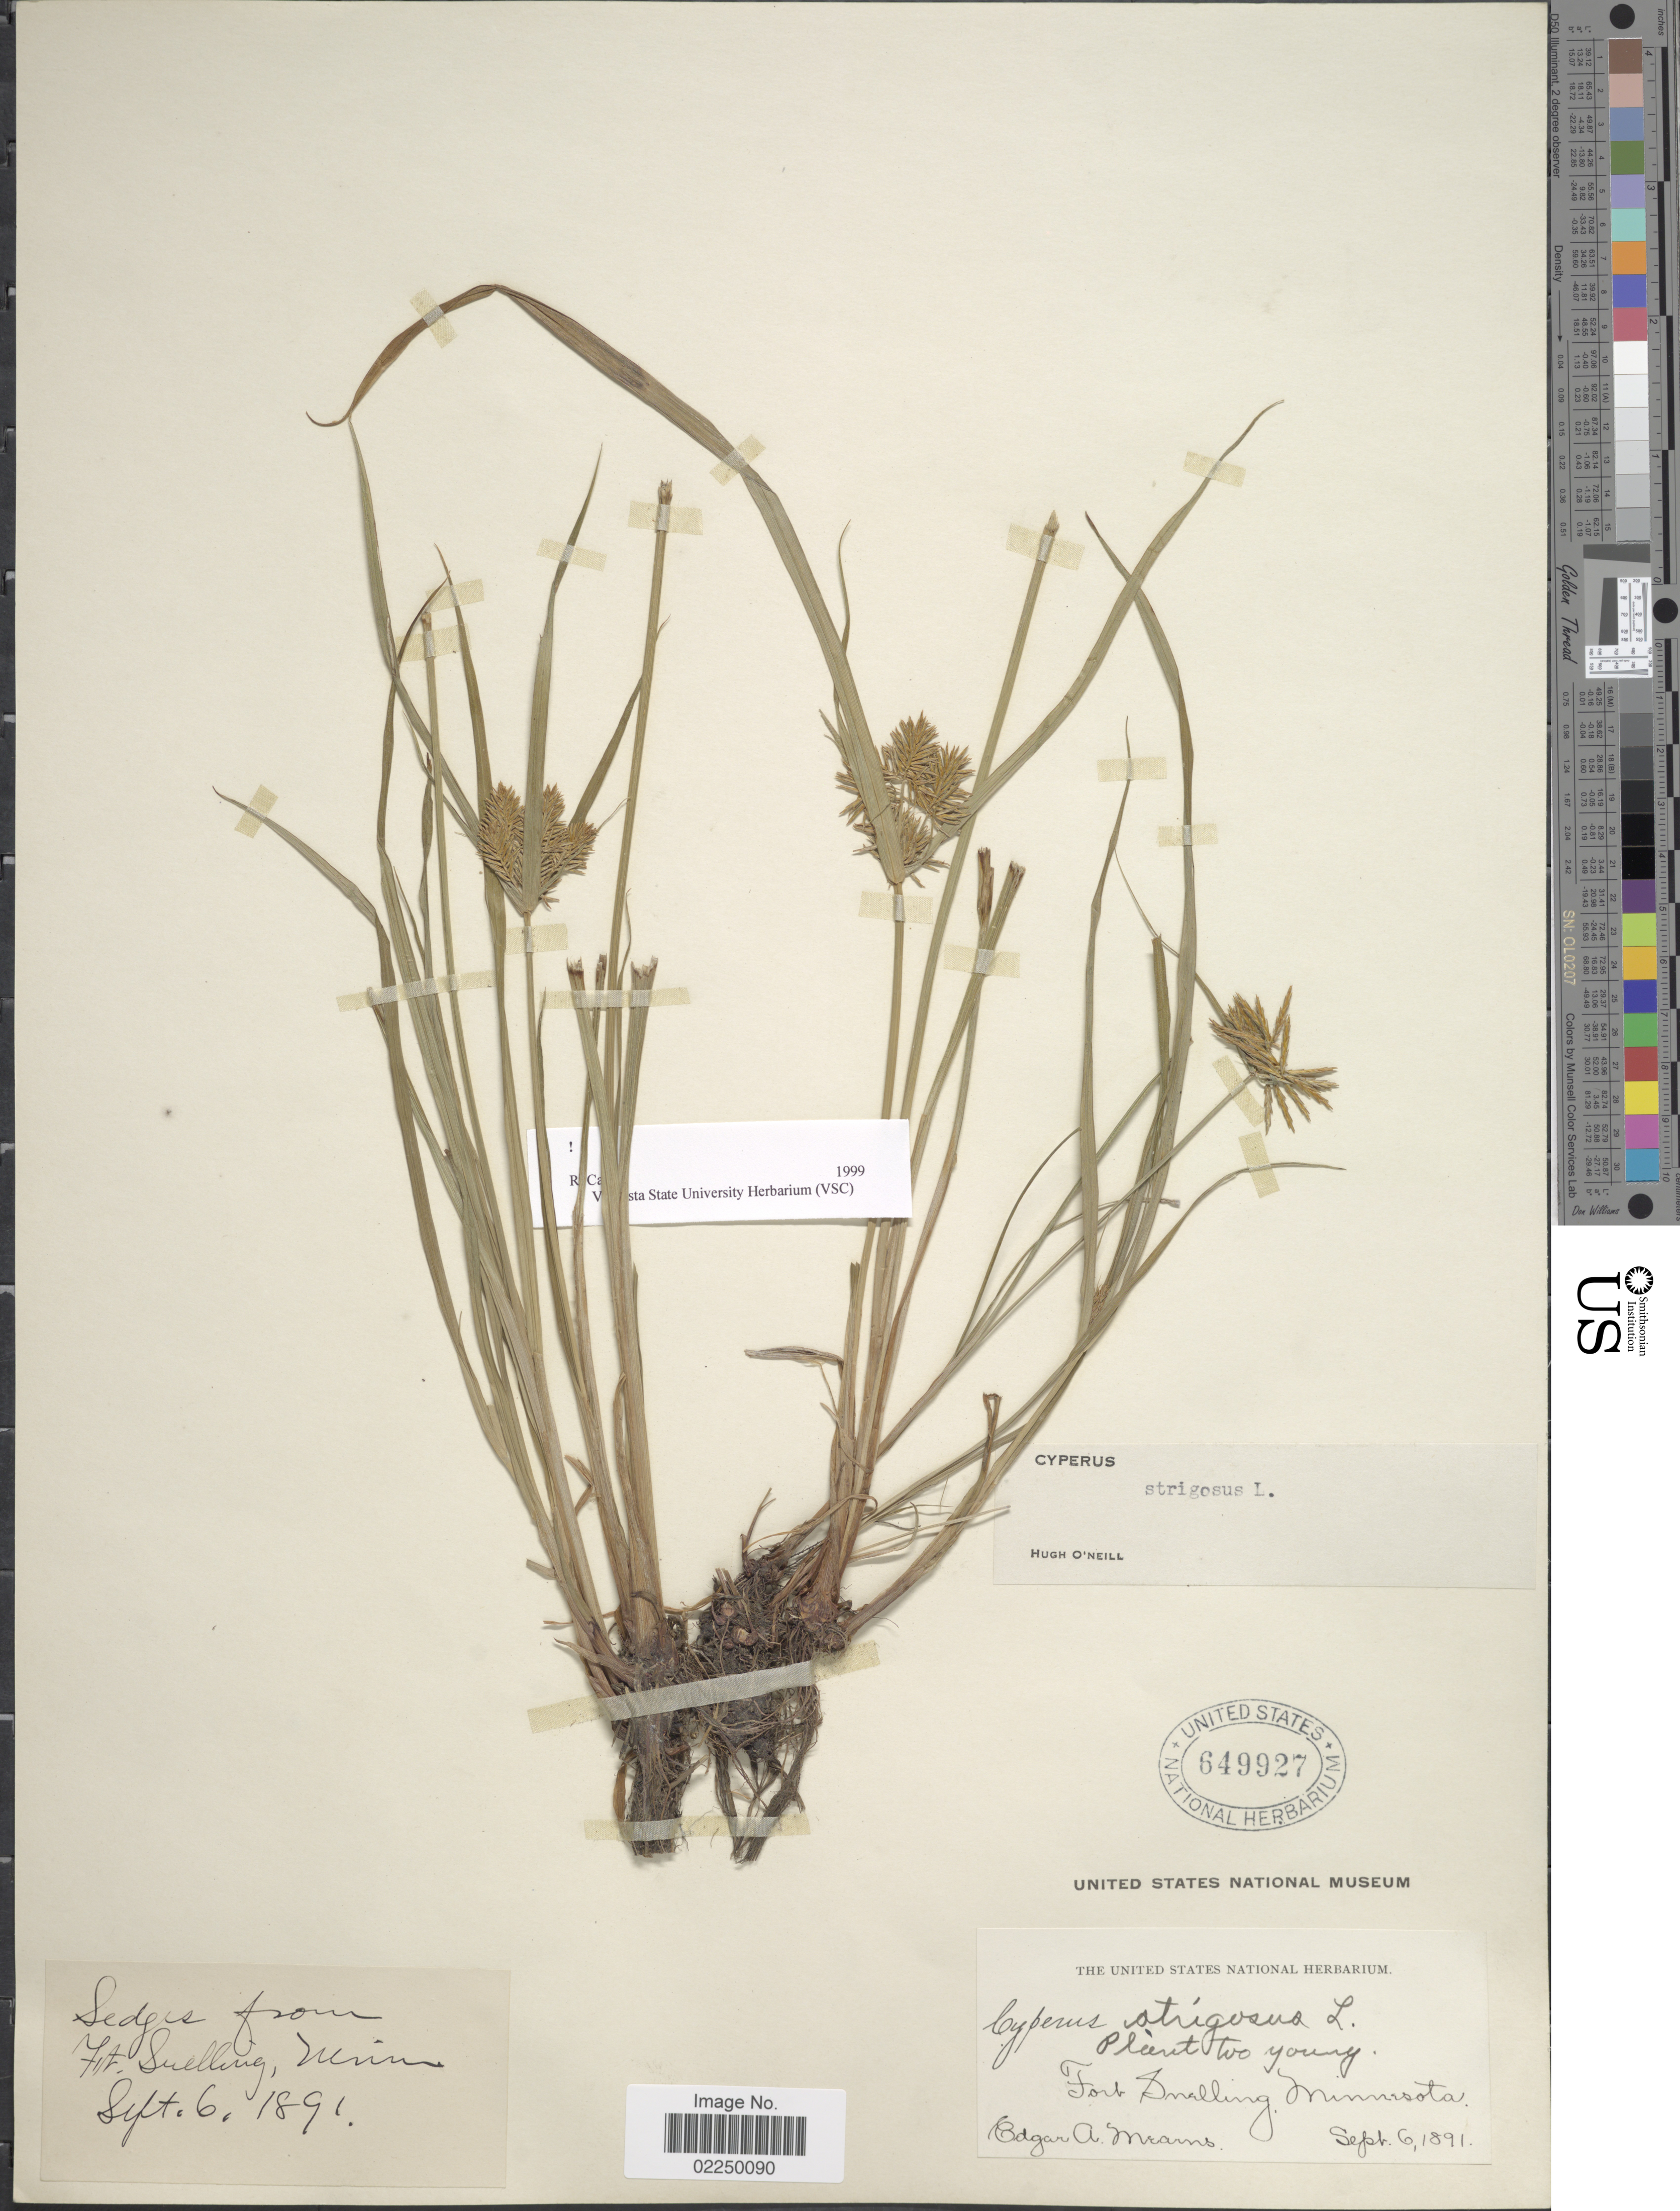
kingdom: Plantae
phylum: Tracheophyta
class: Liliopsida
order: Poales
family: Cyperaceae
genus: Cyperus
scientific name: Cyperus strigosus L.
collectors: E. A. Mearns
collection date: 1891-09-06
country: United States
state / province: Minnesota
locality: Fort Snelling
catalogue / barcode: US 649927